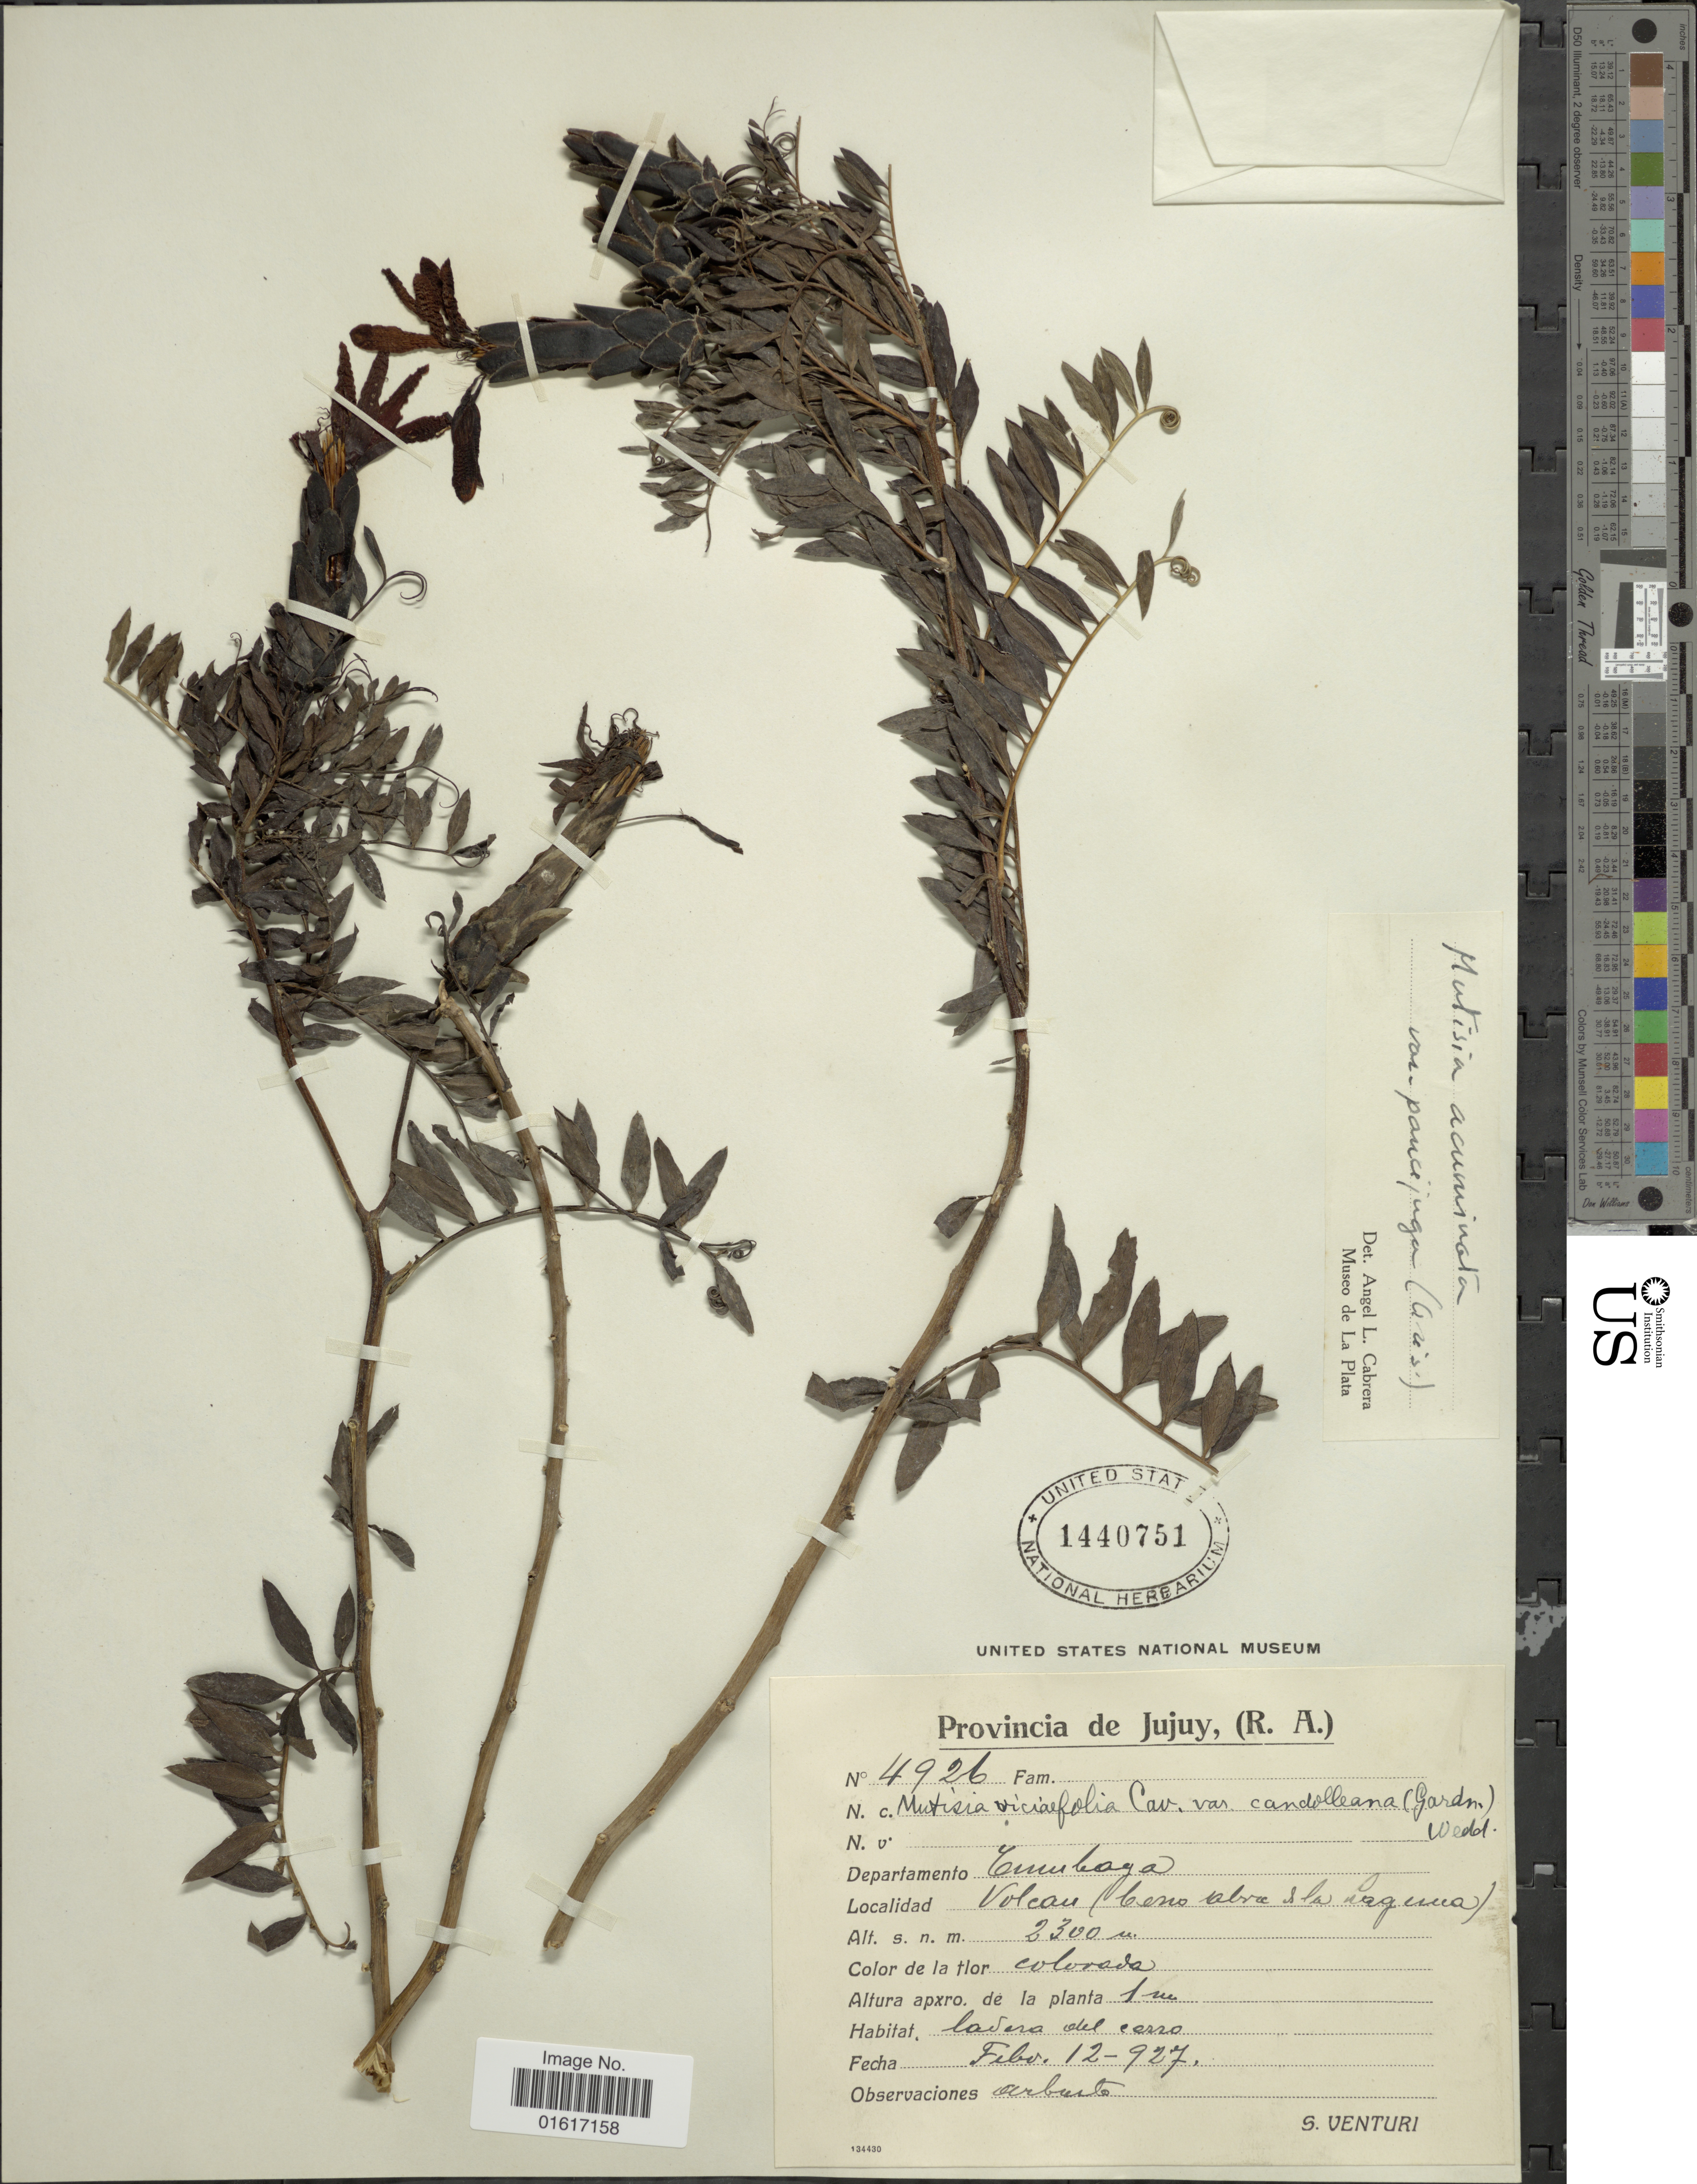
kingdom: Plantae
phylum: Tracheophyta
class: Magnoliopsida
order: Asterales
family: Asteraceae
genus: Mutisia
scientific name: Mutisia acuminata var. paucijuga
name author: (Griseb.) Cabrera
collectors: S. Venturi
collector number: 4926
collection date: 1927-02-12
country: Argentina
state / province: Jujuy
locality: Tumbaya. Volcan (Ceno abre & la Laguna)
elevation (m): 2300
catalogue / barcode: US 1440751